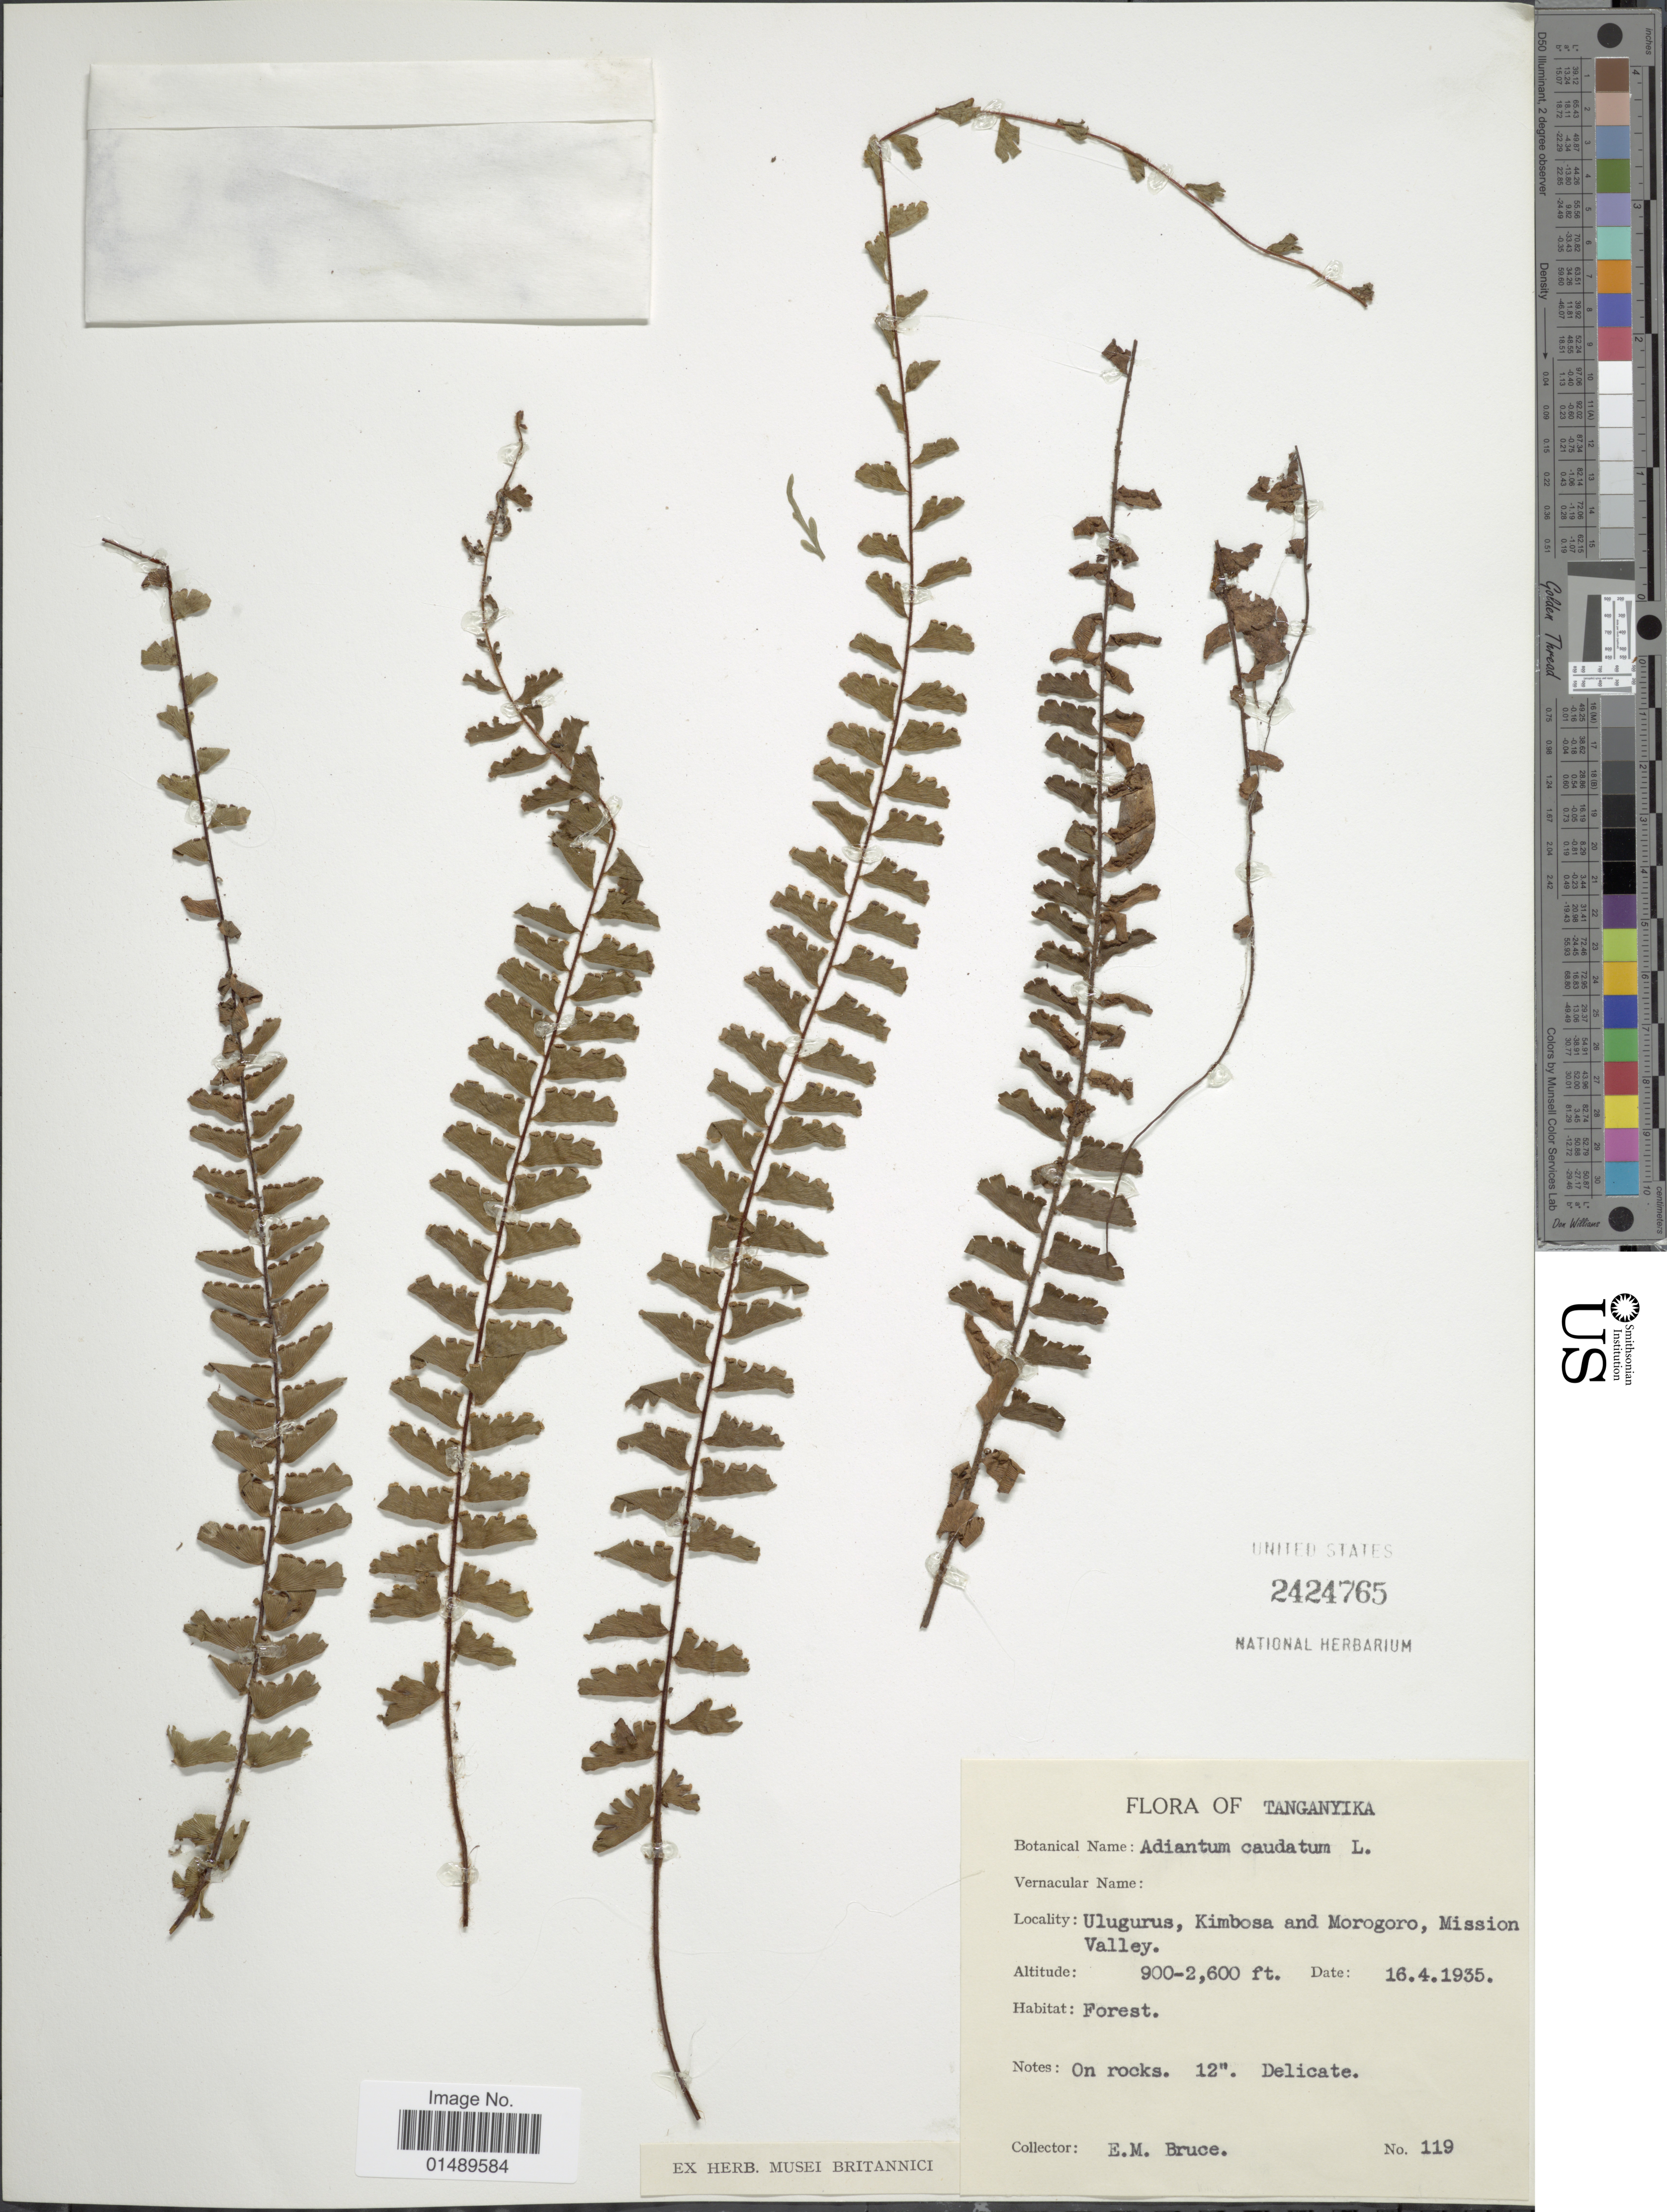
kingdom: Plantae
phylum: Tracheophyta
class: Polypodiopsida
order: Polypodiales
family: Pteridaceae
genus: Adiantum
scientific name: Adiantum caudatum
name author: L.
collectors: E. Bruce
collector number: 119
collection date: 1935-04-16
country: Tanzania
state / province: Morogoro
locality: Tanganyika, Ulugurus, Kimbosa and Morogoro, Mission Valley.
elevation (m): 274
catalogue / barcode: US 2424765